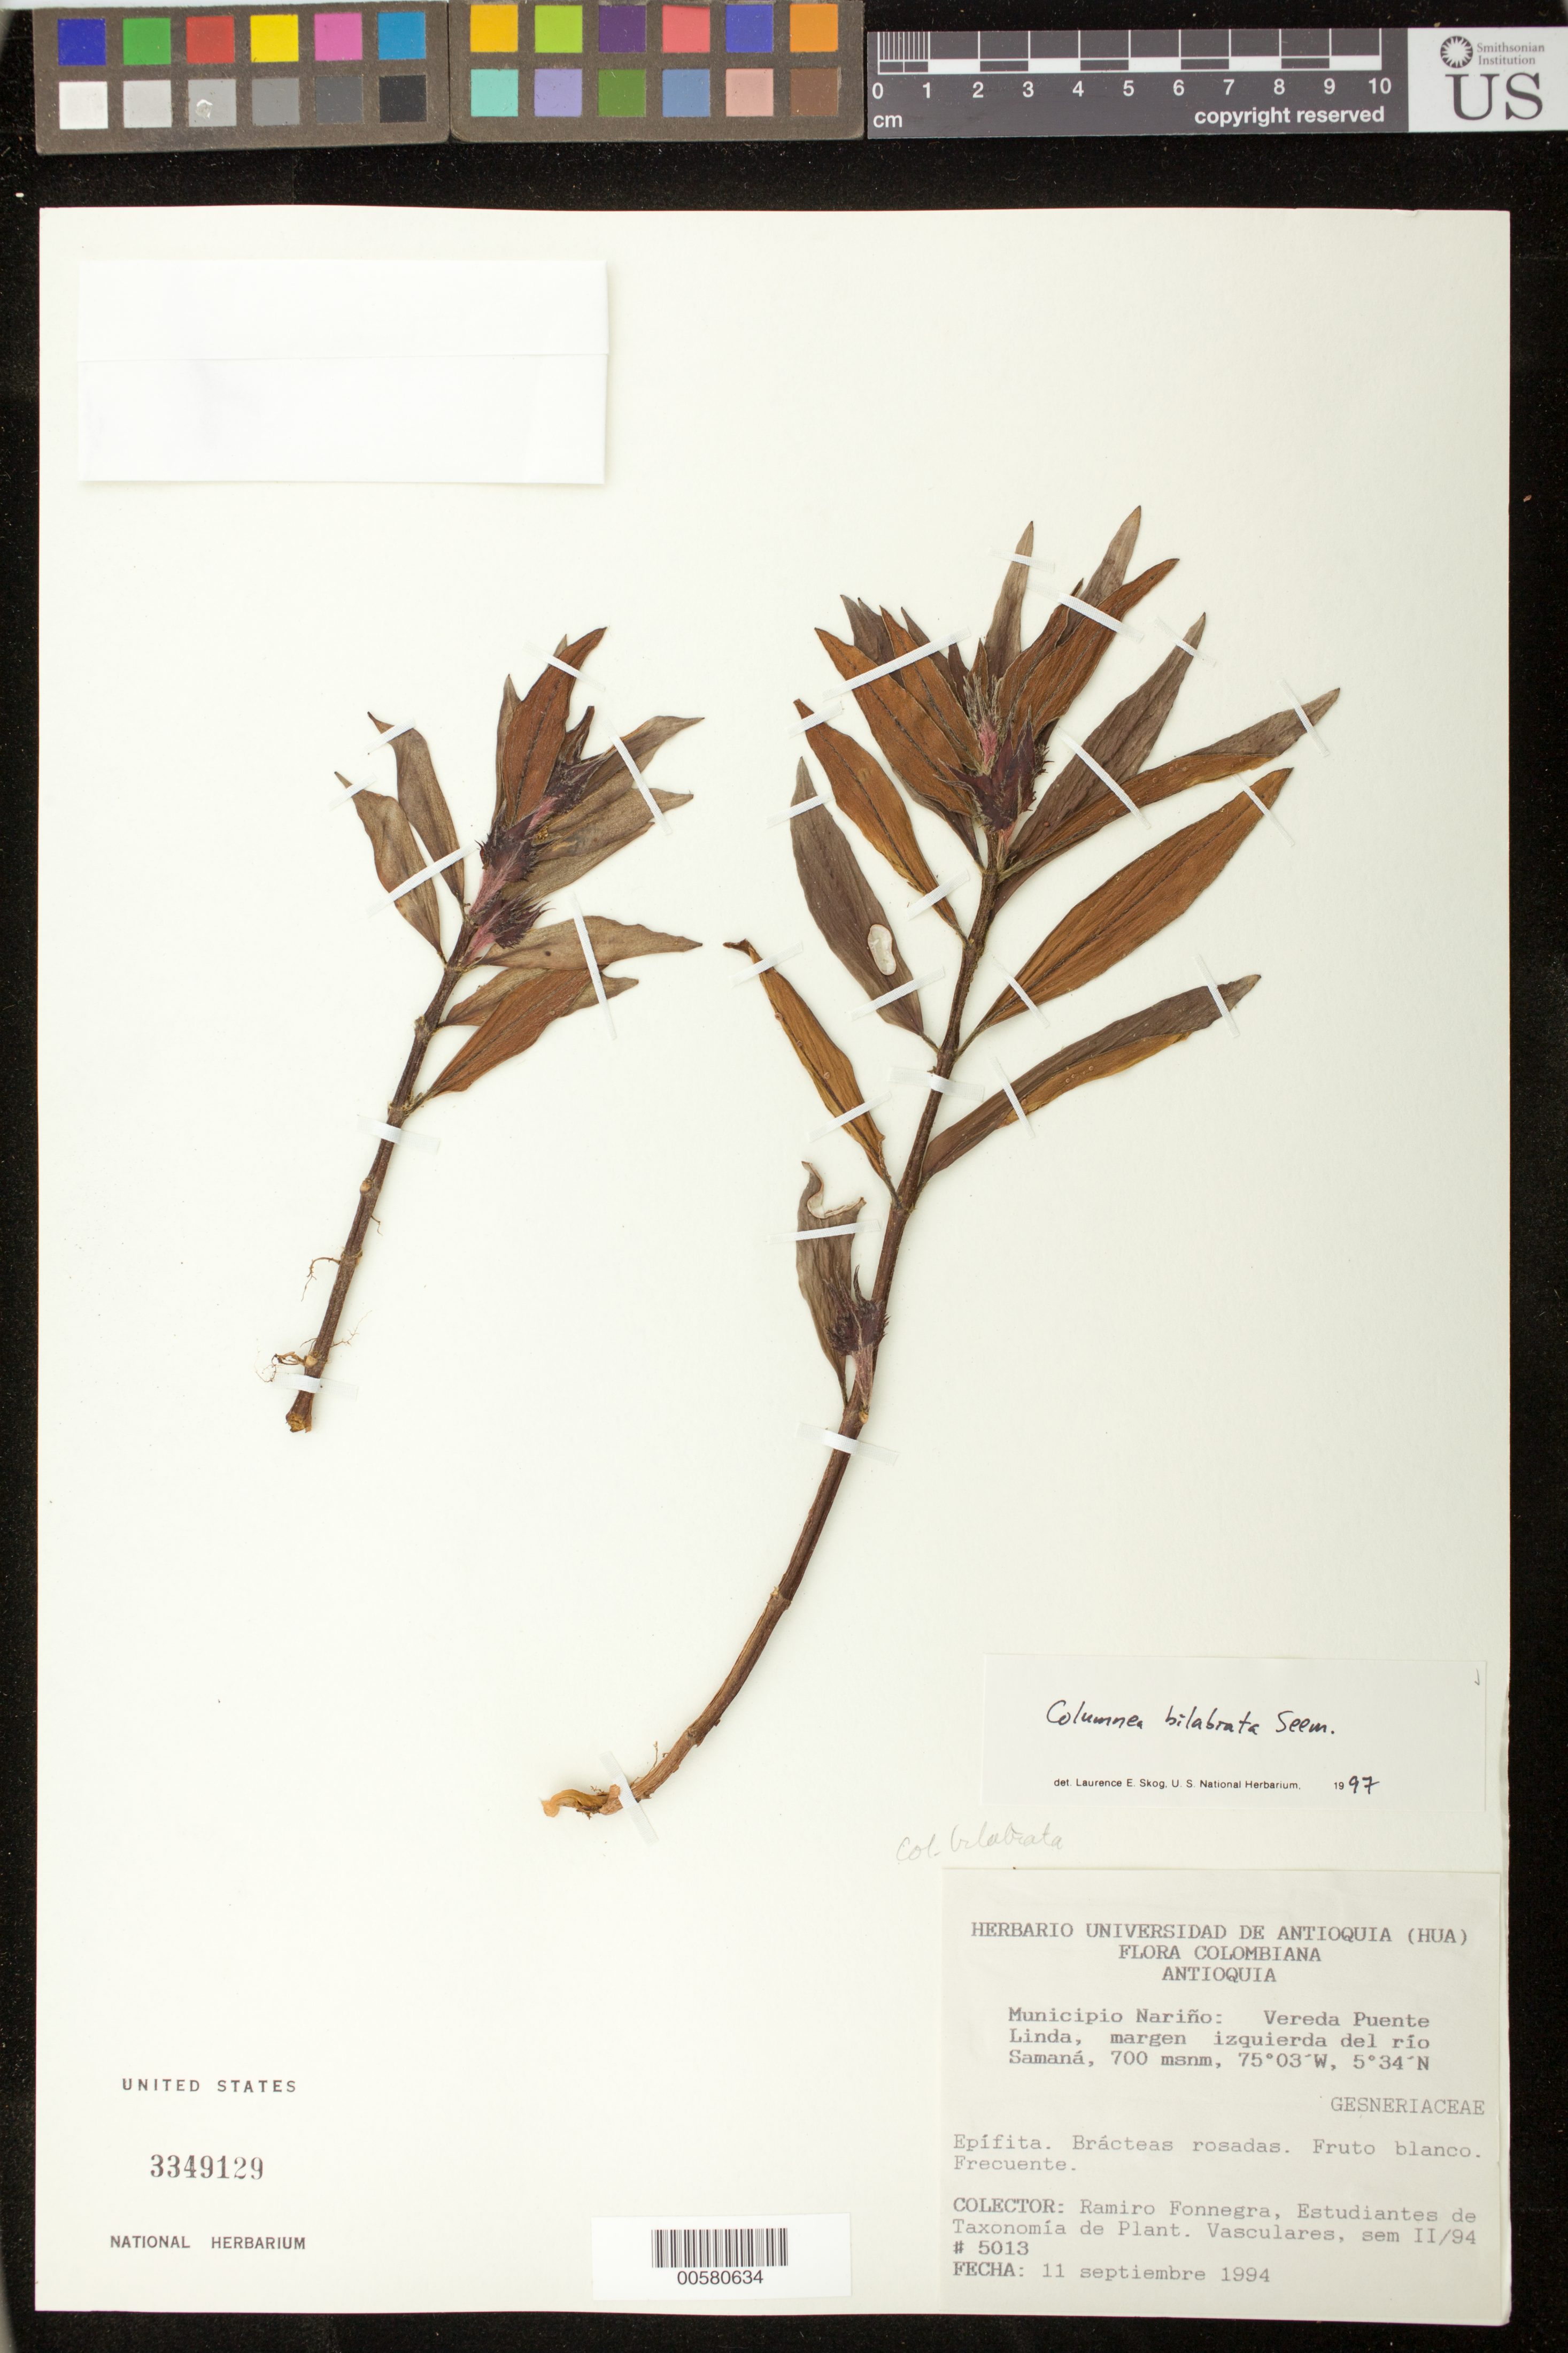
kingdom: Plantae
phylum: Tracheophyta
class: Magnoliopsida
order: Lamiales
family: Gesneriaceae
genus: Columnea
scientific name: Columnea bilabiata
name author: Seem.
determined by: Skog, Laurence E.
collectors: R. Fonnegra G. & Estudiantes de Taxonomía de Plant. Vasculares sem., II/94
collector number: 5013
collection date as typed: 11 Sep 1994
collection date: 1994-09-11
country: Colombia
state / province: Antioquia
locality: Mpio. Nariño: Vereda Puente Linda, margen izquierda del río Samaná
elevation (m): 700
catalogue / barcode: US 3349129